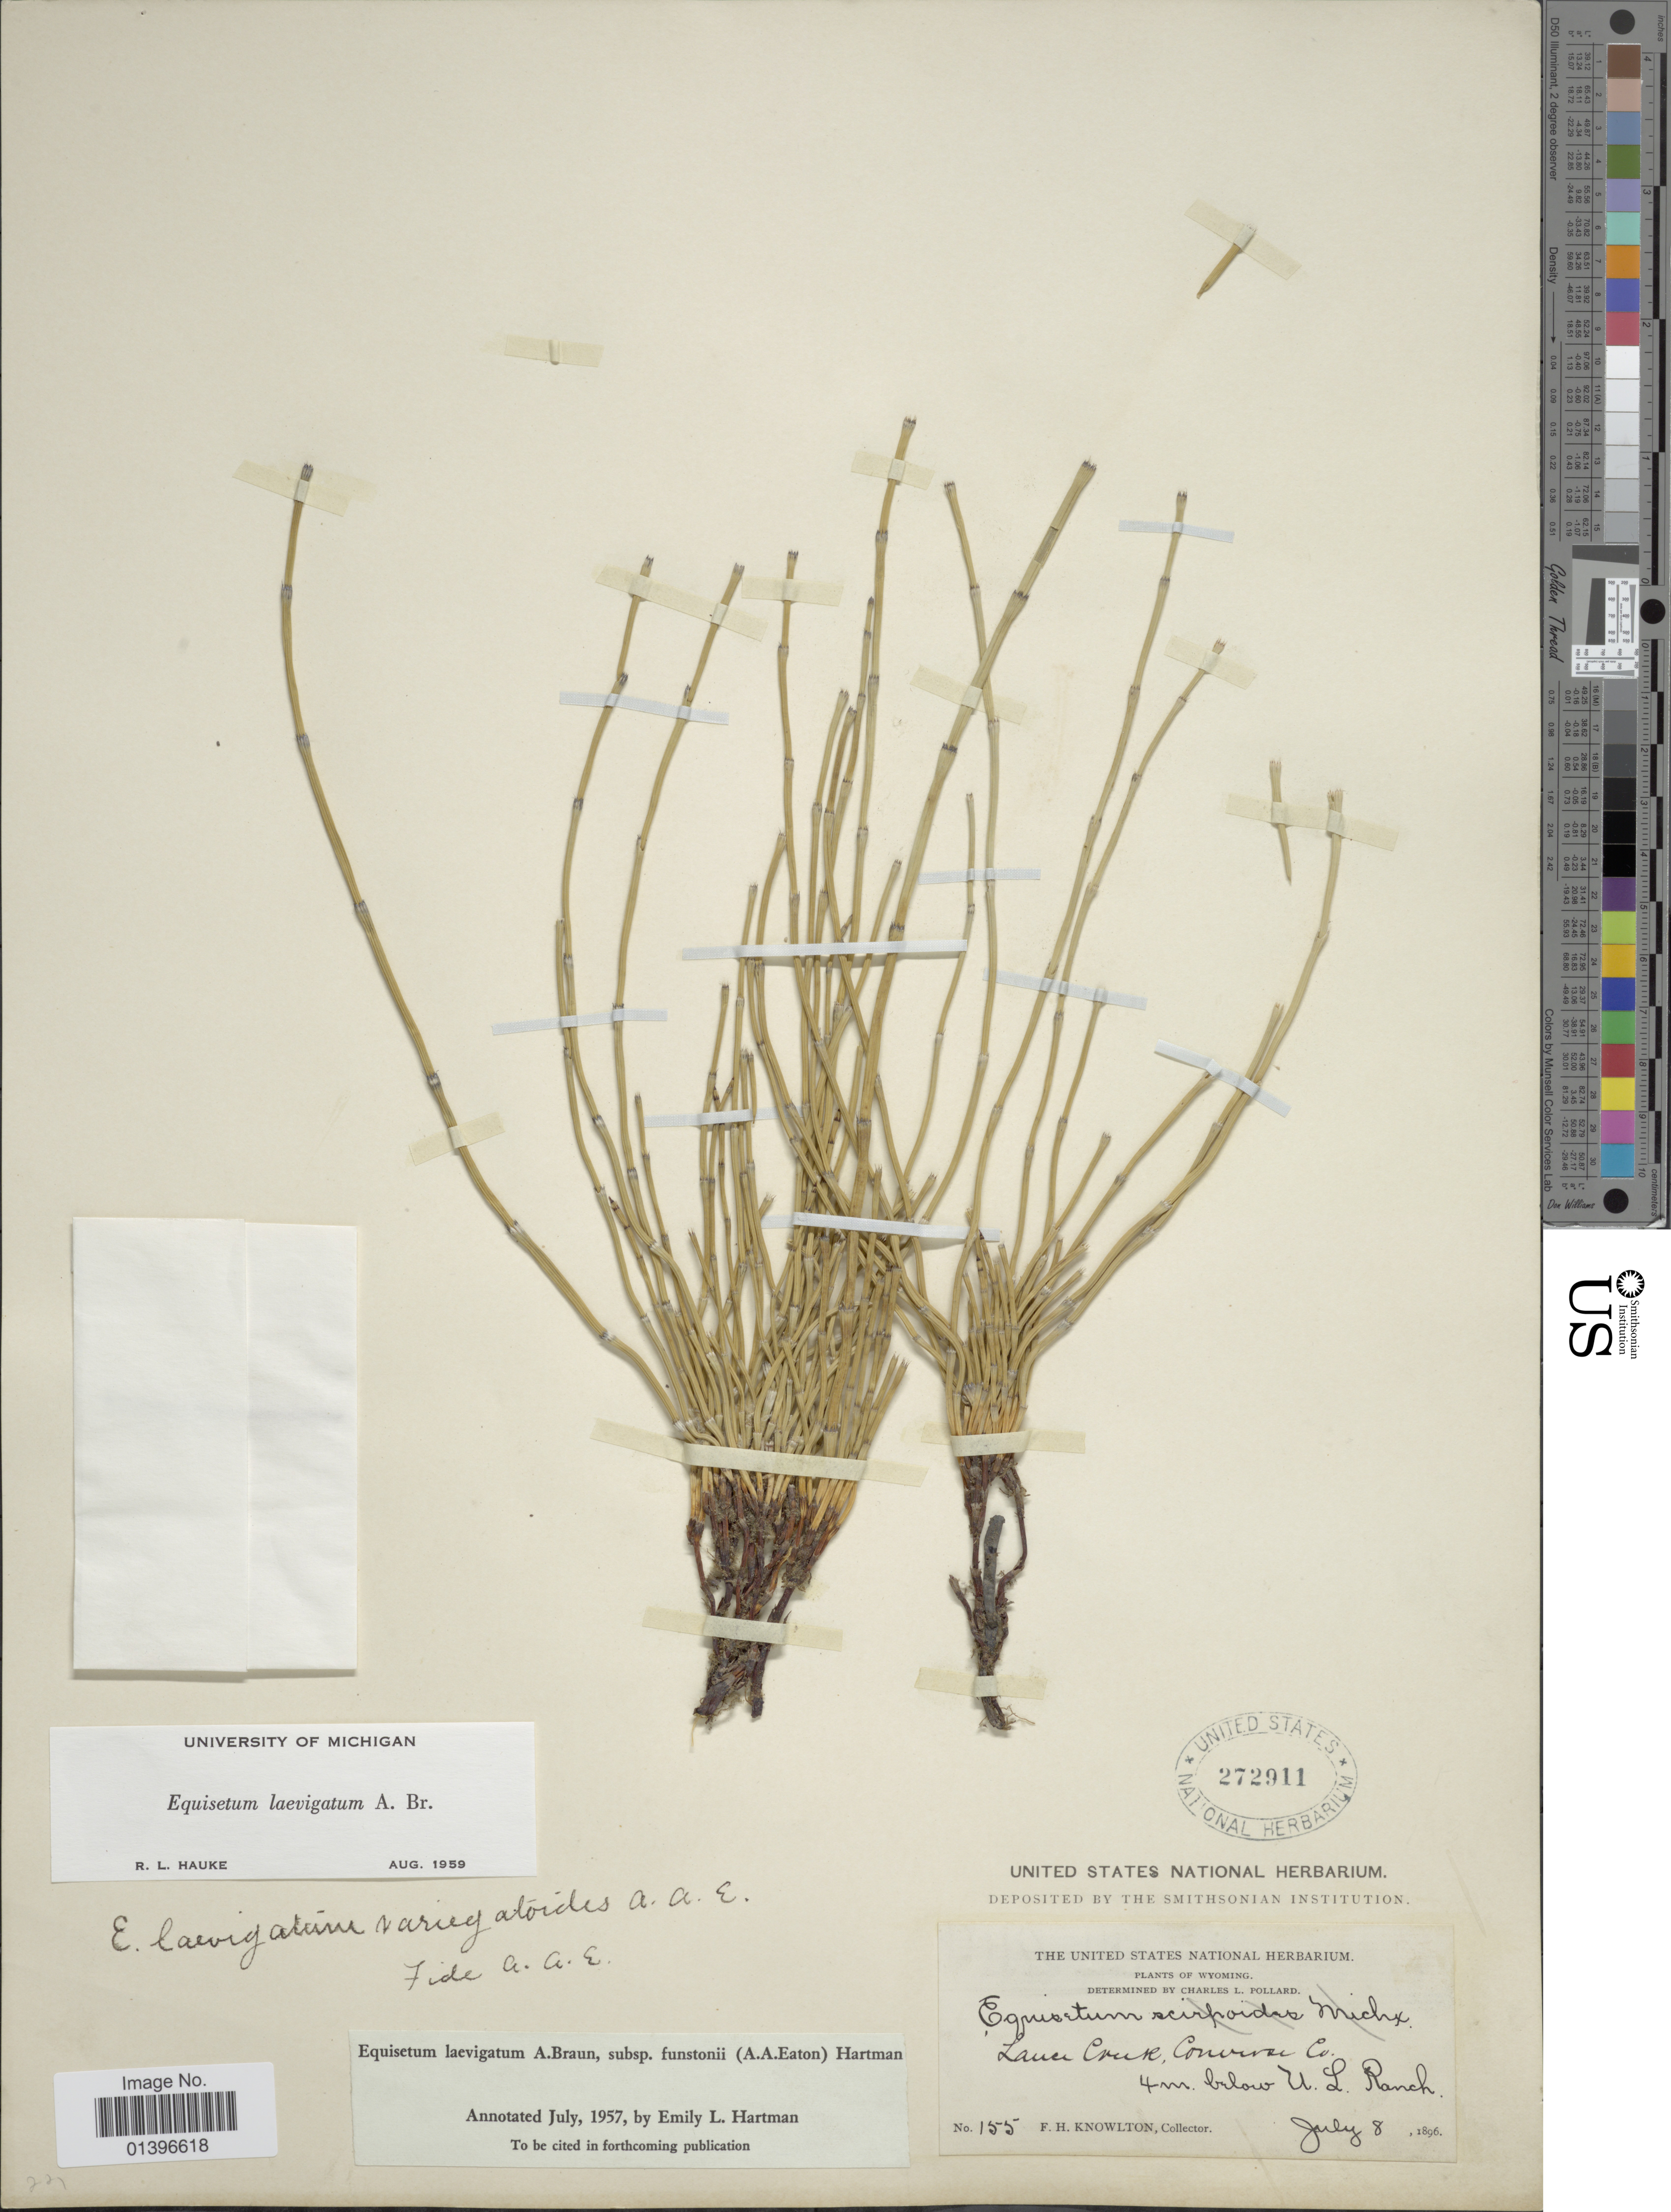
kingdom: Plantae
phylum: Tracheophyta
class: Polypodiopsida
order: Equisetales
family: Equisetaceae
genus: Equisetum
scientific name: Equisetum laevigatum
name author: A. Braun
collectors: F. H. Knowlton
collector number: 155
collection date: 1896-07-08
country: United States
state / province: Wyoming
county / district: Converse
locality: Lance Creek, Converse Co., 4 m. below U.L. Ranch.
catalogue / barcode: US 272911